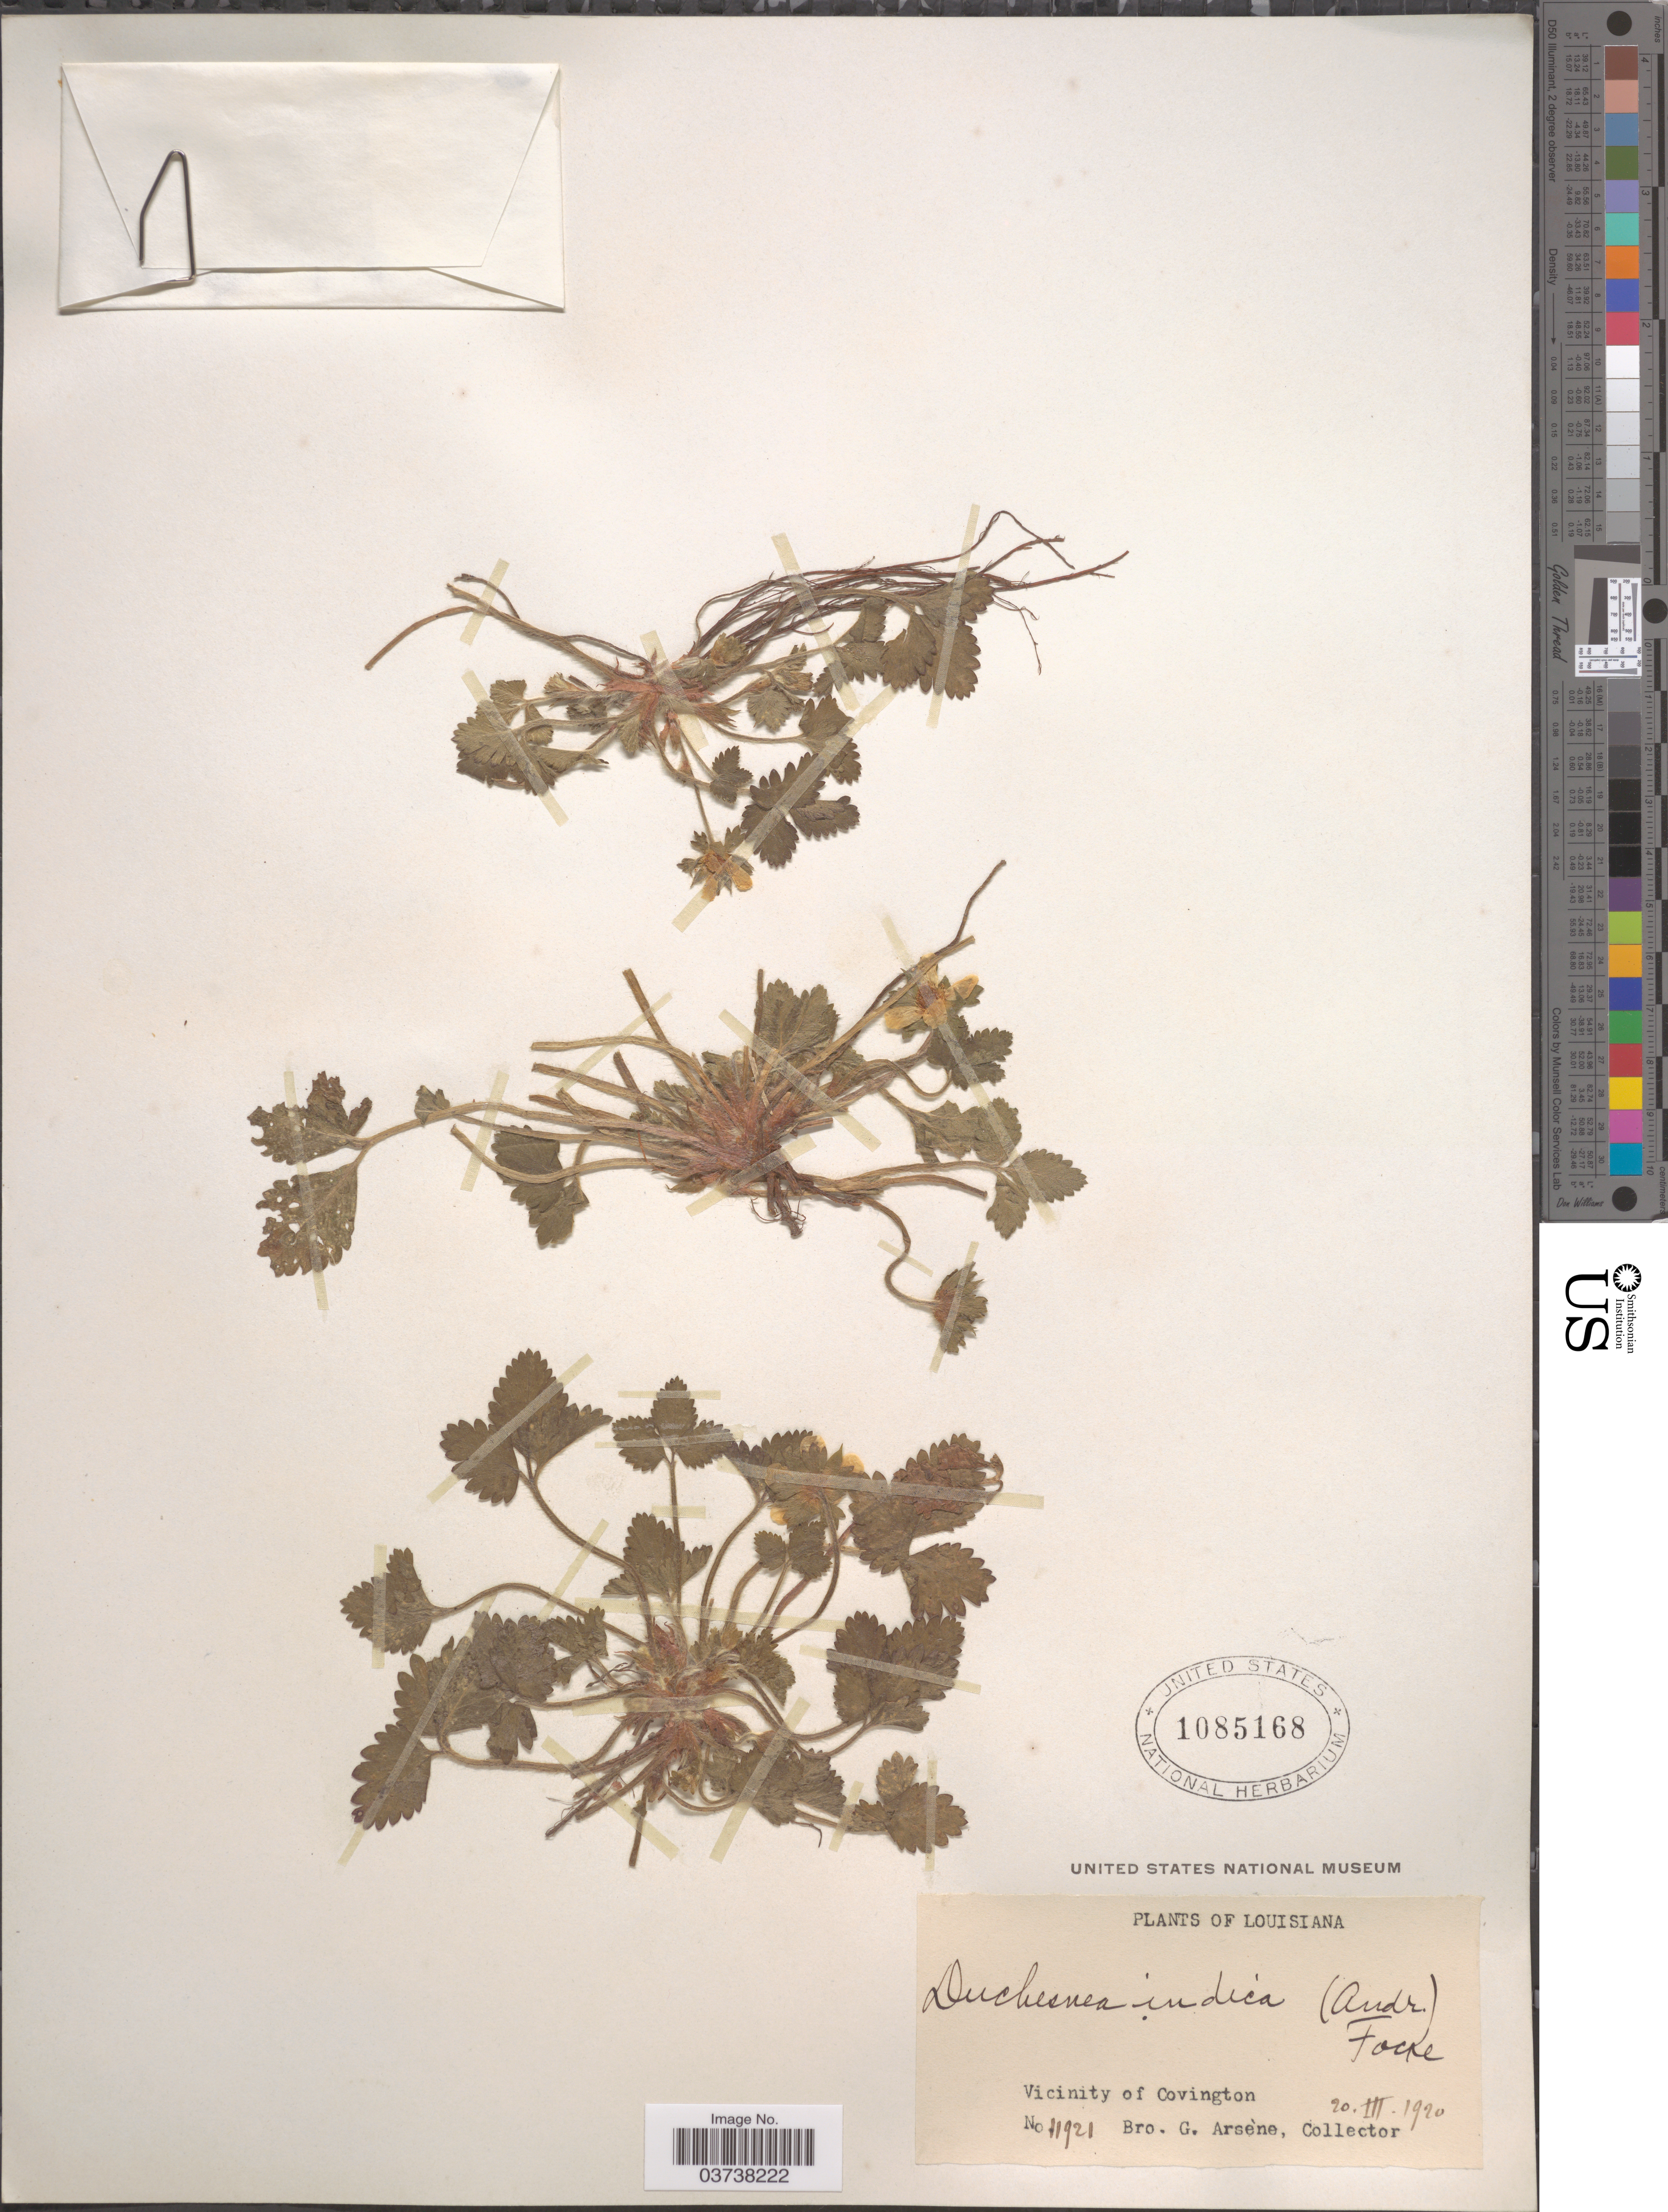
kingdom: Plantae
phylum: Tracheophyta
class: Magnoliopsida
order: Rosales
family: Rosaceae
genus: Potentilla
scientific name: Potentilla indica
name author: (Andrews) Th. Wolf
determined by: Strong, Mark T., (BOT), Smithsonian Institution - National Museum of Natural History (UNITED STATES)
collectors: Bro. G. Arsène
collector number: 11921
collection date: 1920-03-20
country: United States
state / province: Louisiana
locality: Vicinity of Covington.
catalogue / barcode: US 1085168